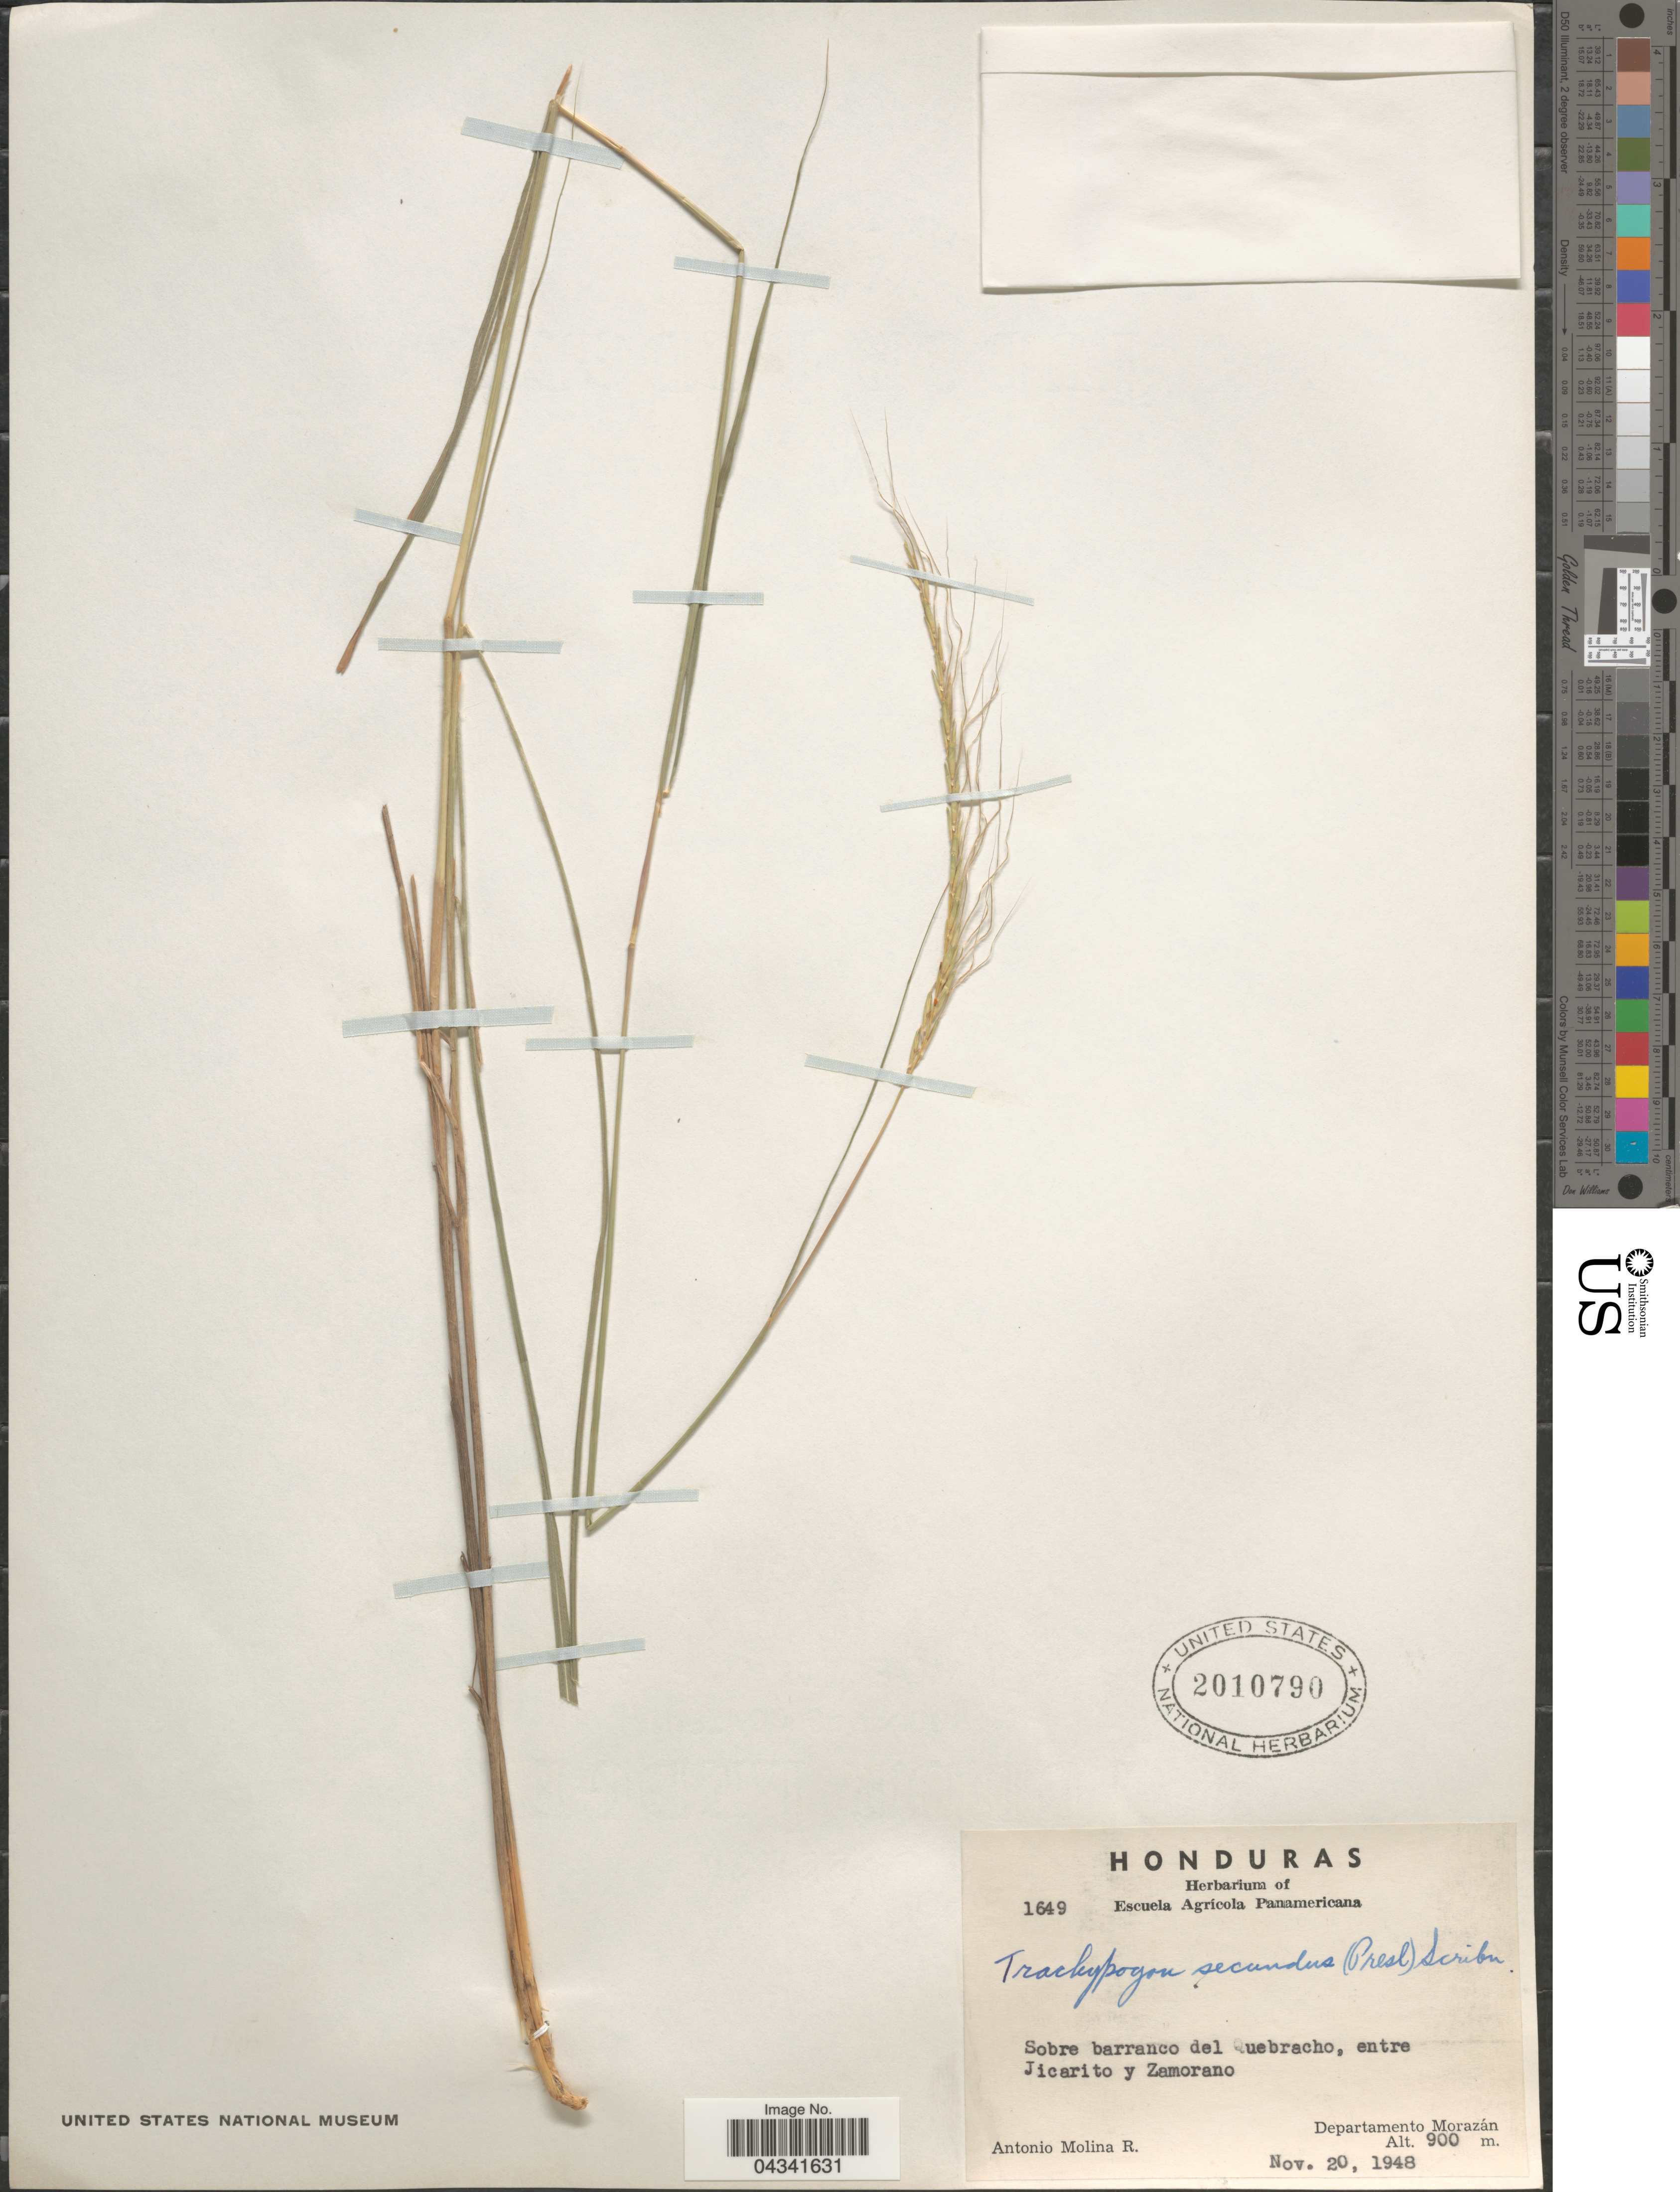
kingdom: Plantae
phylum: Tracheophyta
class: Liliopsida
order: Poales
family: Poaceae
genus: Trachypogon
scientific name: Trachypogon spicatus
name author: (L. f.) Kuntze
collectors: A. Molina R.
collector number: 1649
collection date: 1948-11-20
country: Honduras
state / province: Fco. Morazán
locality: Sobre barranco del Quebracho, entre Jicarito y Zamorano. Departamento Morazán.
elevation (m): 900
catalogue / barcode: US 2010790